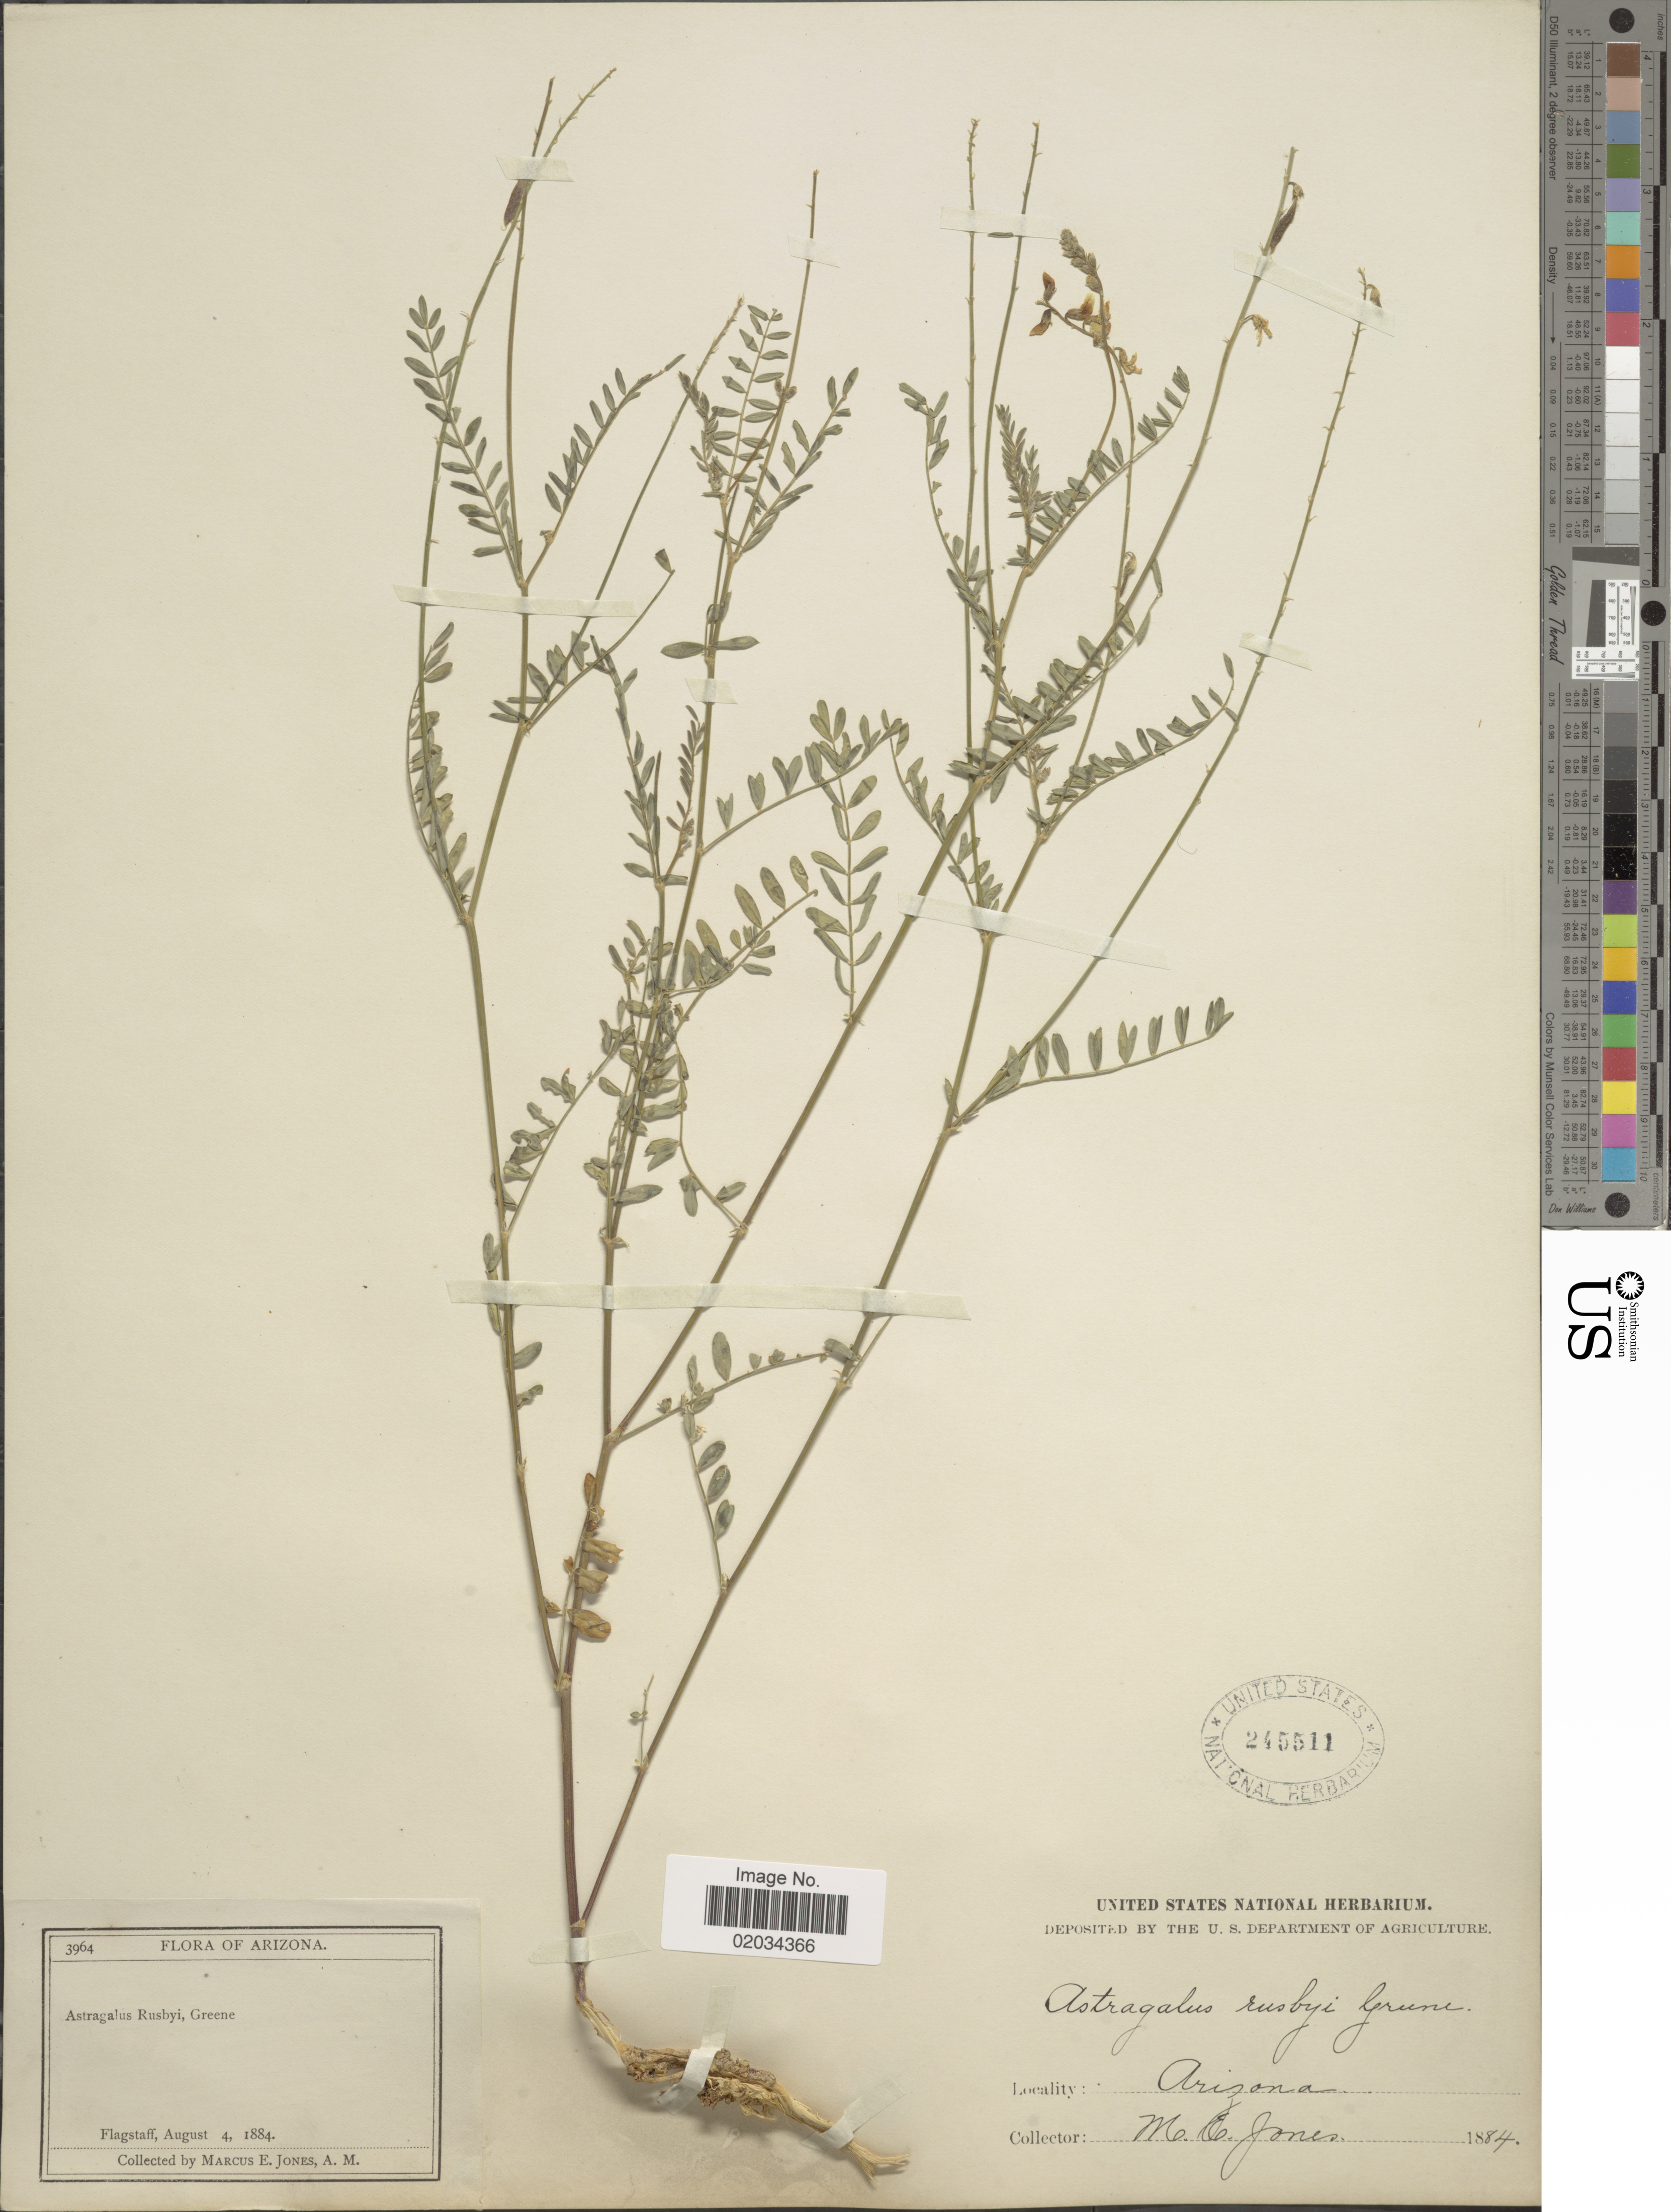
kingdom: Plantae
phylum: Tracheophyta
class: Magnoliopsida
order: Fabales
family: Fabaceae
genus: Astragalus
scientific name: Astragalus rusbyi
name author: Greene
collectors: M. E. Jones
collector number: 3964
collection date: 1884-08-04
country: United States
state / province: Arizona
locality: Flagstaff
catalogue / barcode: US 245511